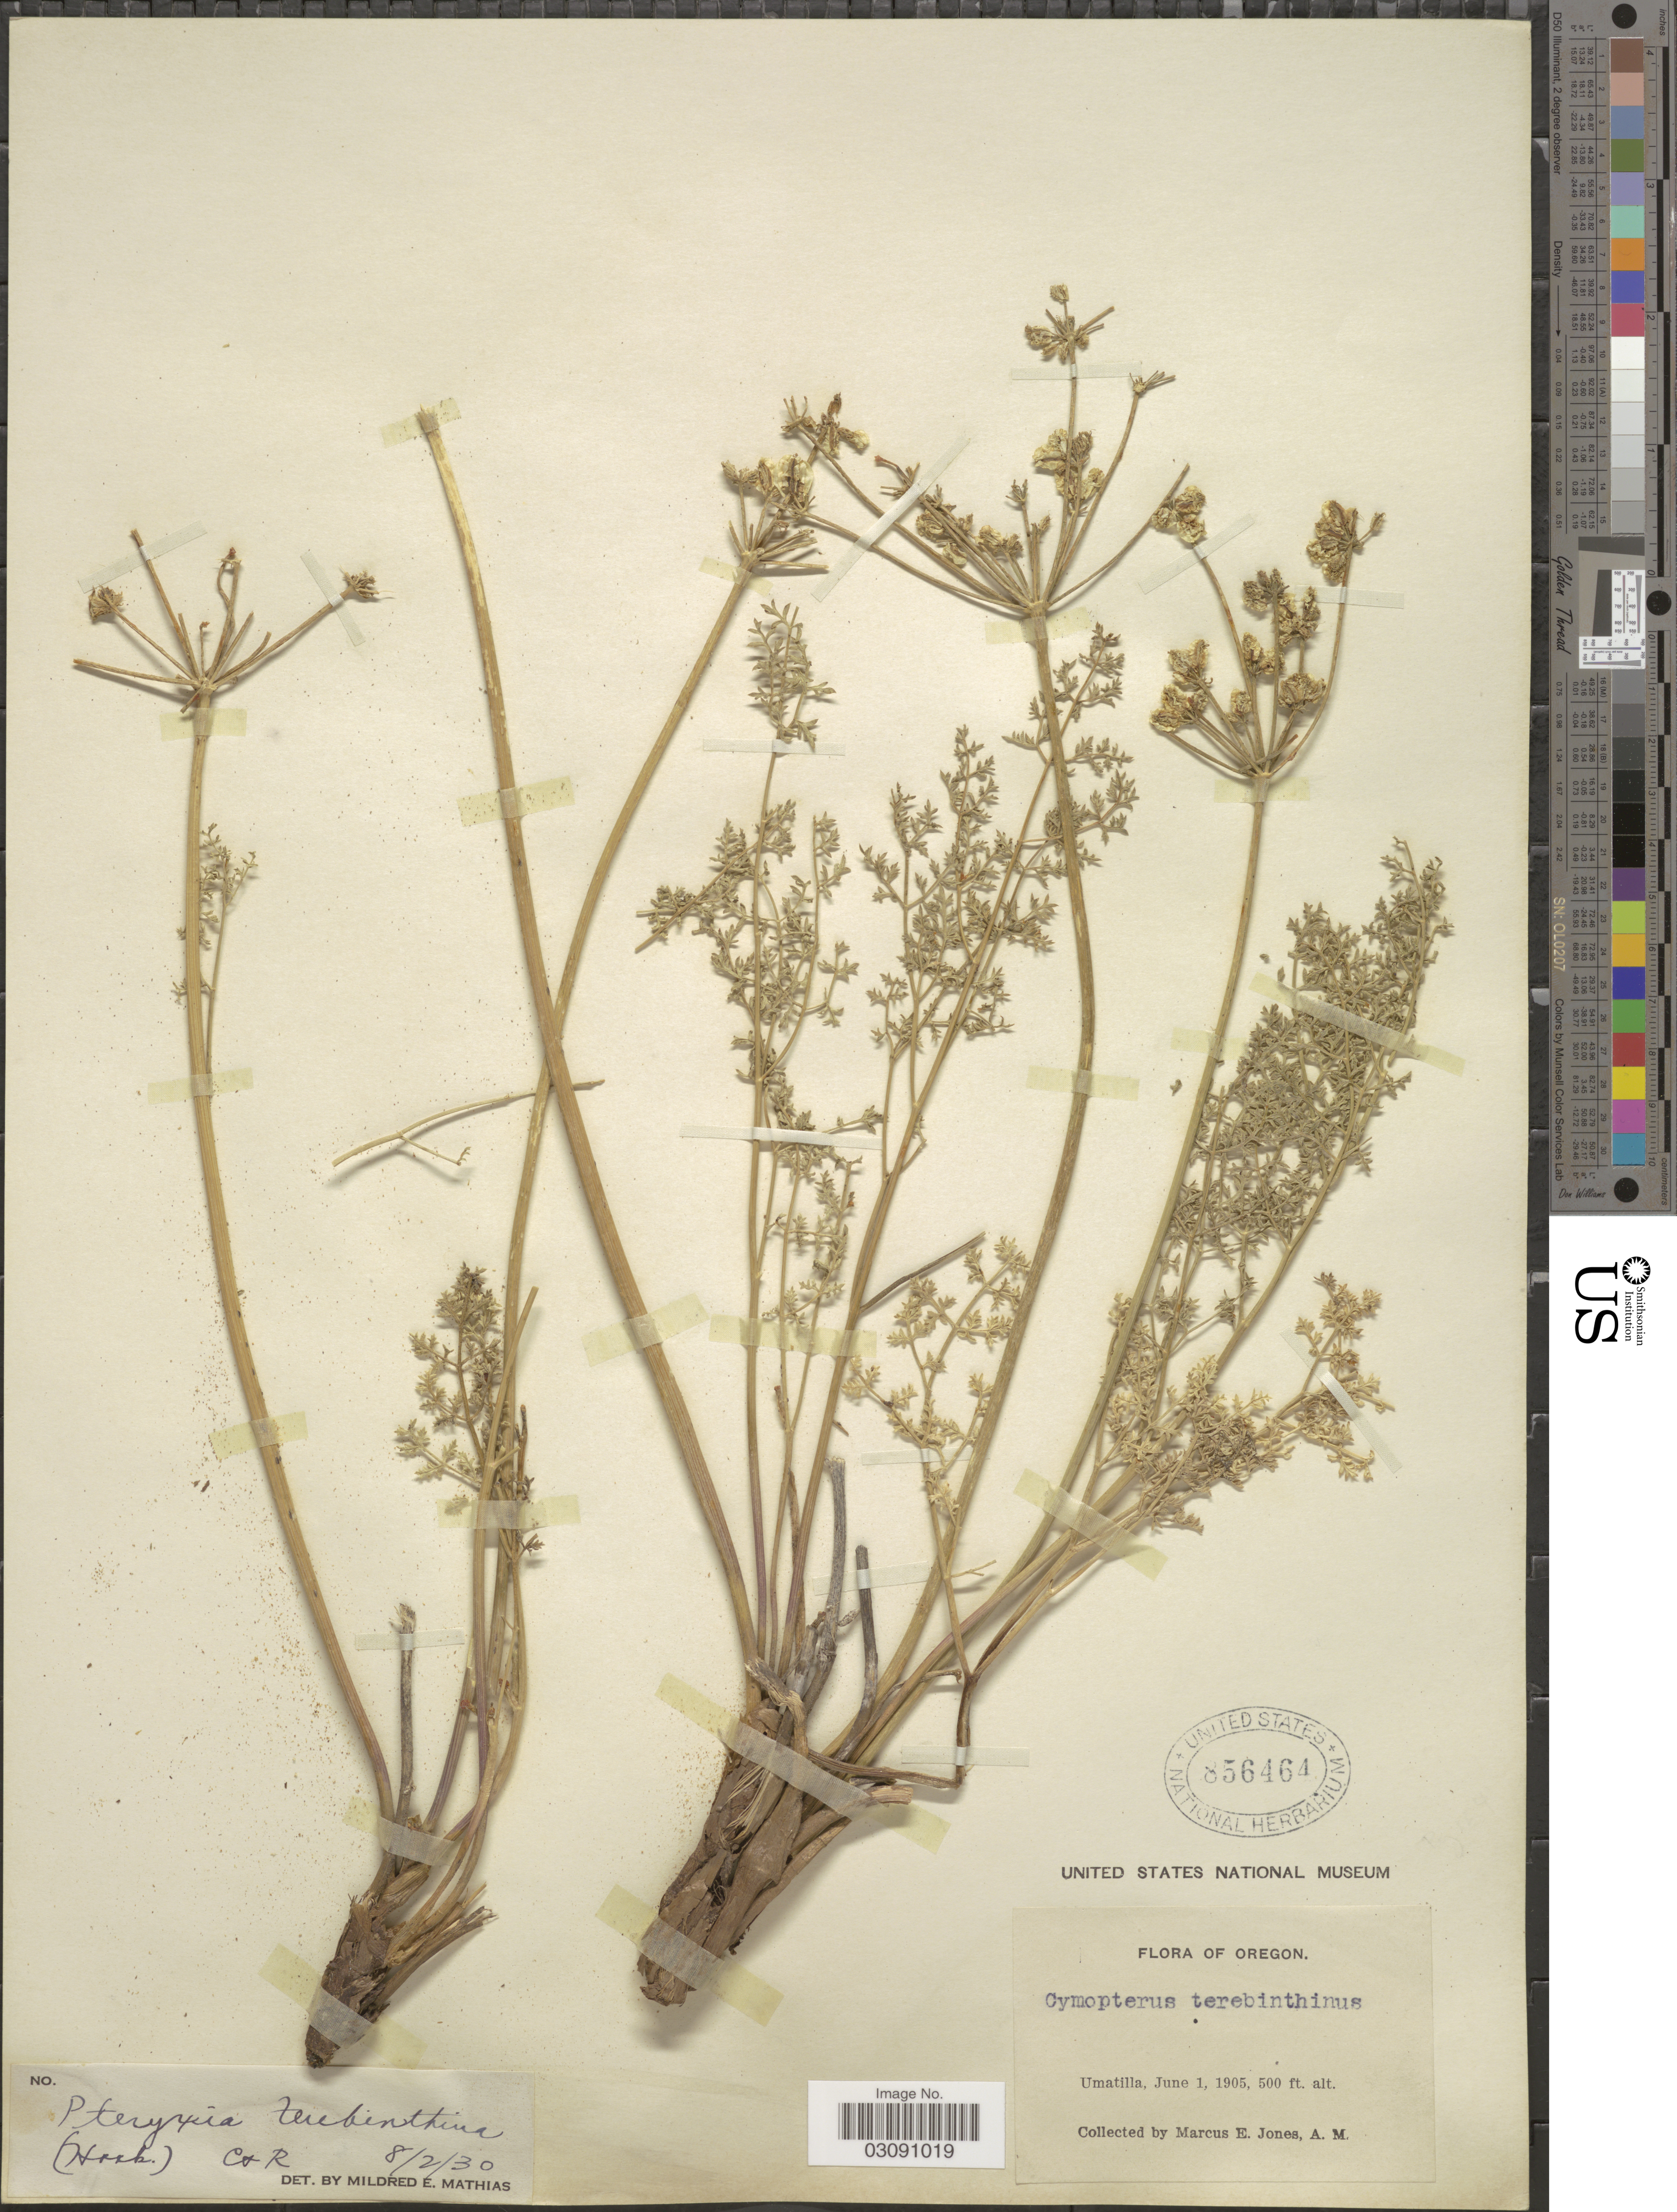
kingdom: Plantae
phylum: Tracheophyta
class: Magnoliopsida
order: Apiales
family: Apiaceae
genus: Pteryxia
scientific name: Pteryxia terebinthina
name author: (Hook.) J.M. Coult. & Rose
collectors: M. E. Jones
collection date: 1905-06-01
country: United States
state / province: Oregon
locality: Umatilla.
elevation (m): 152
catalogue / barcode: US 856464